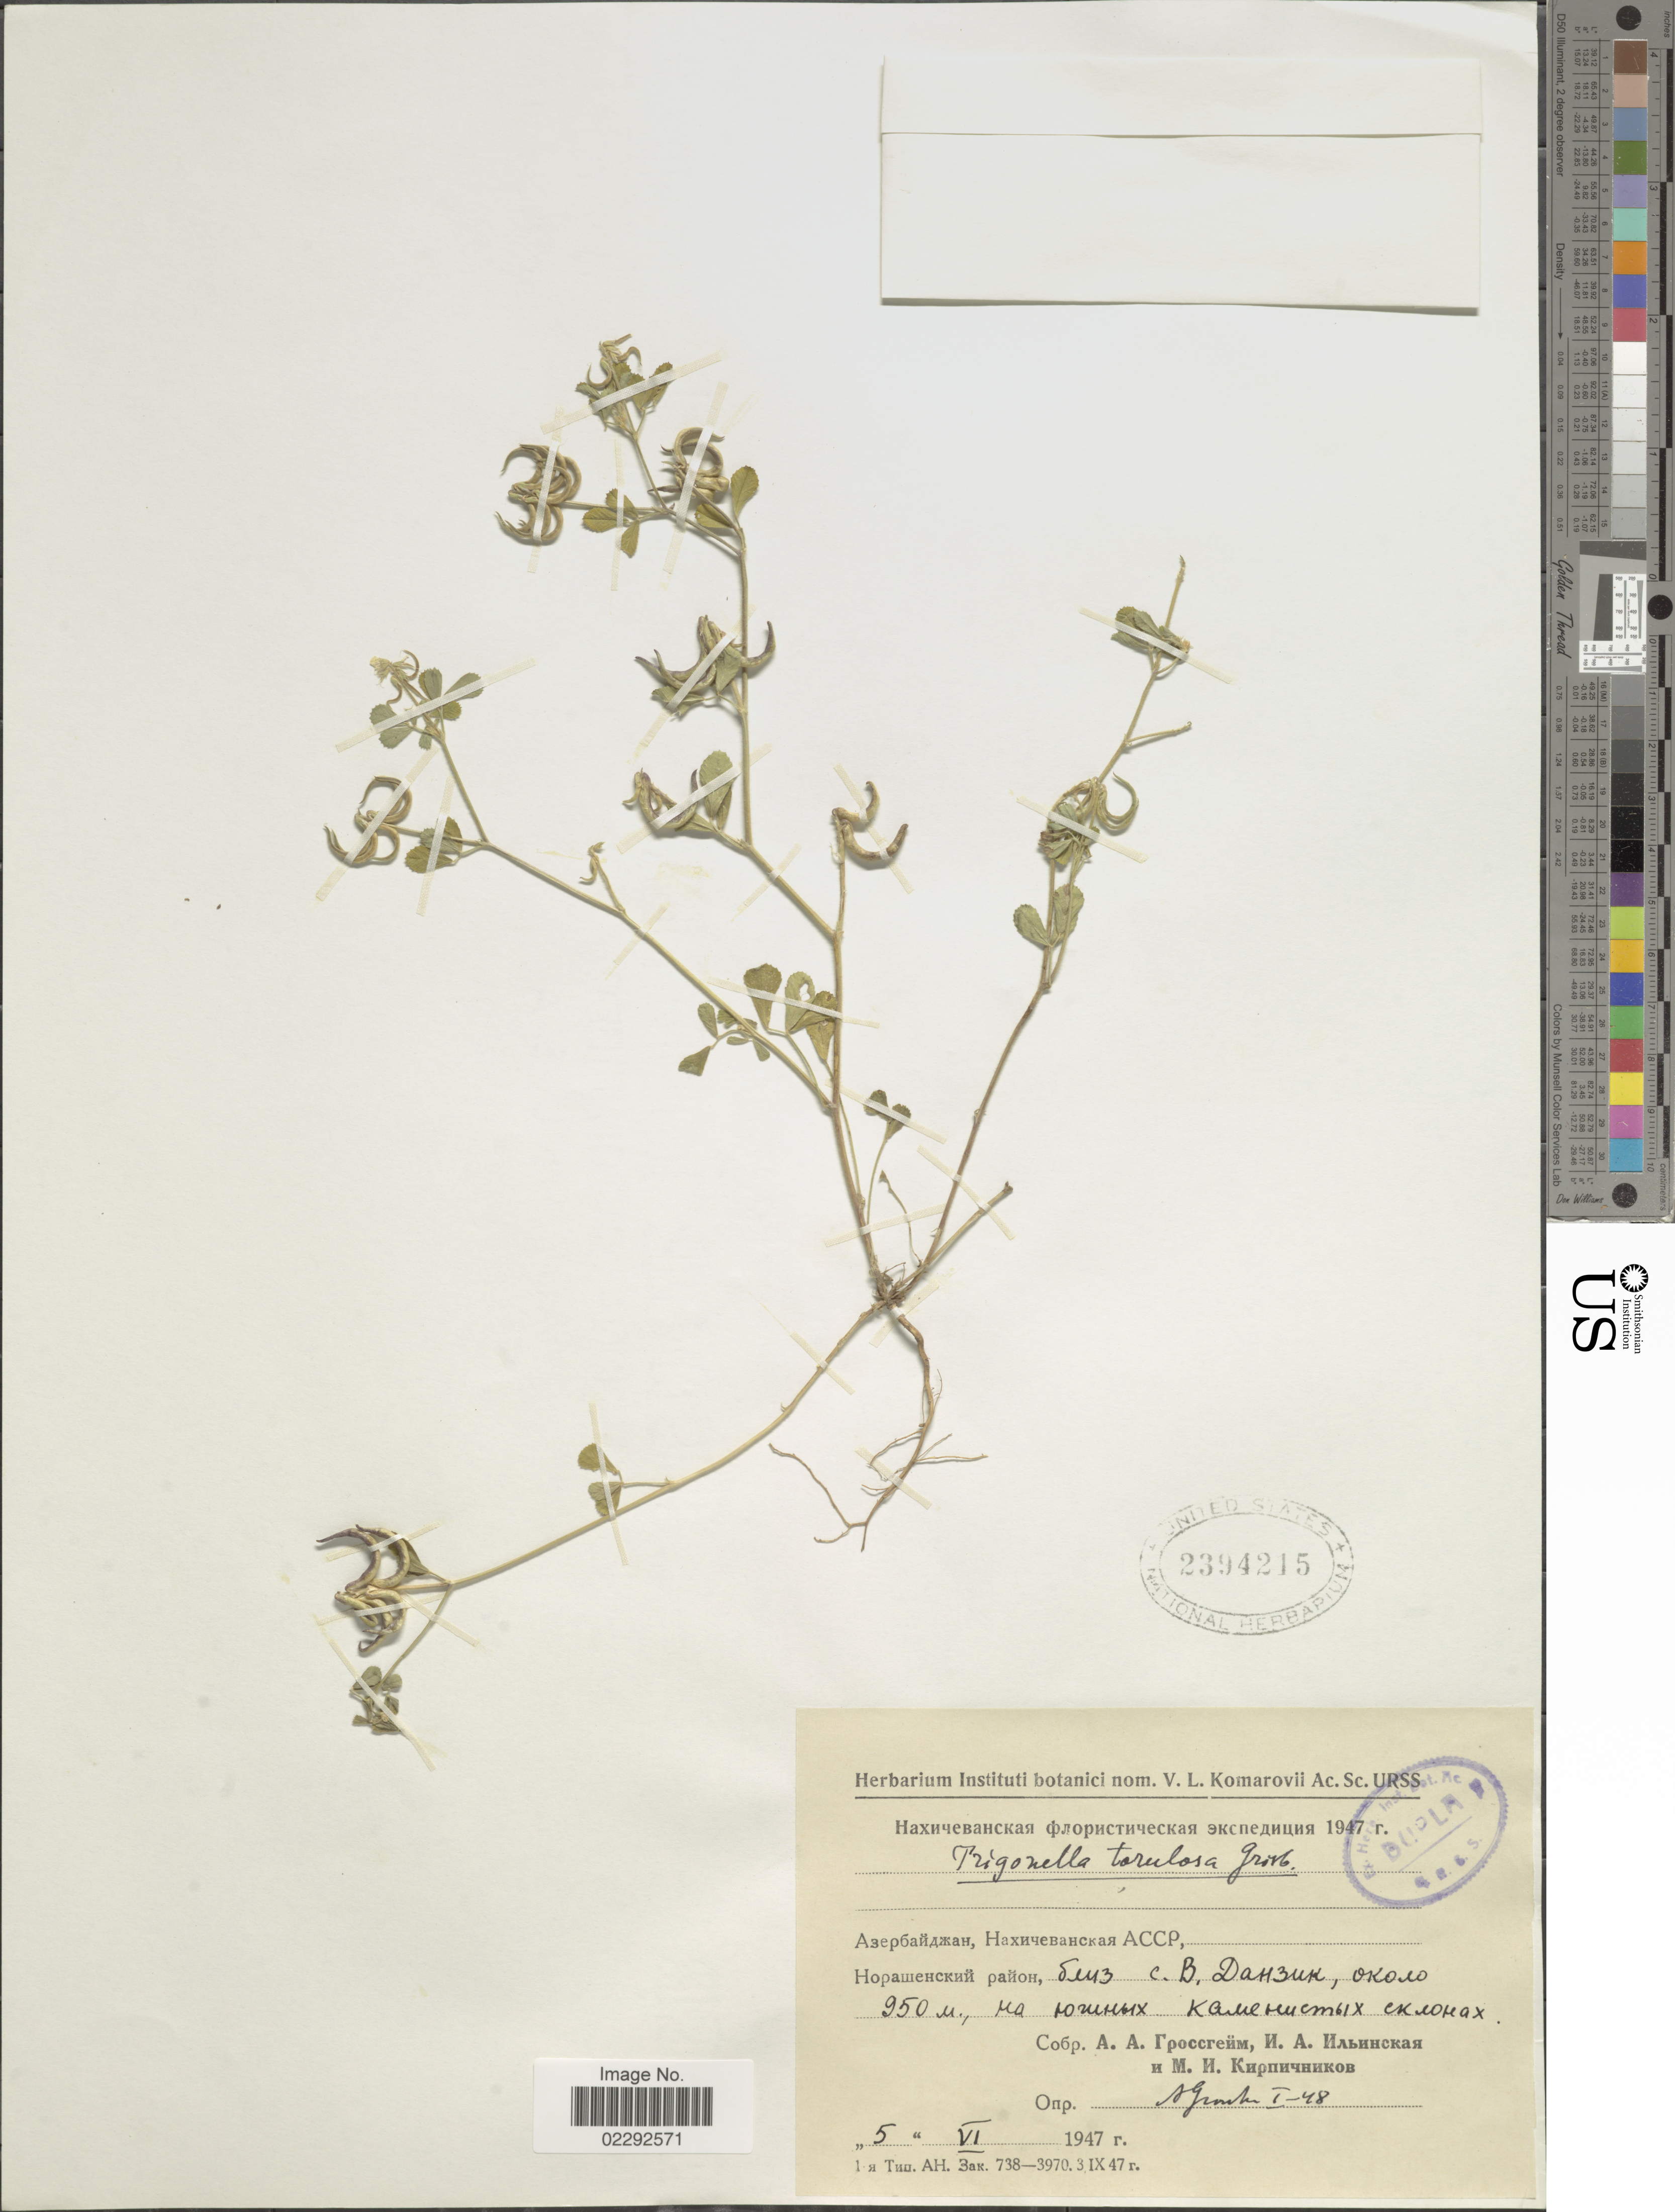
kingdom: Plantae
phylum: Tracheophyta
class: Magnoliopsida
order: Fabales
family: Fabaceae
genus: Trigonella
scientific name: Trigonella torulosa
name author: Griseb.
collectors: A. Grossheim, J. Iljinskaja & M. Kirpicznikov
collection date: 1947-06-05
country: Azerbaijan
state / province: Nakhchivan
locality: Norashan area, Danzik village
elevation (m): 950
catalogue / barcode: US 2394215